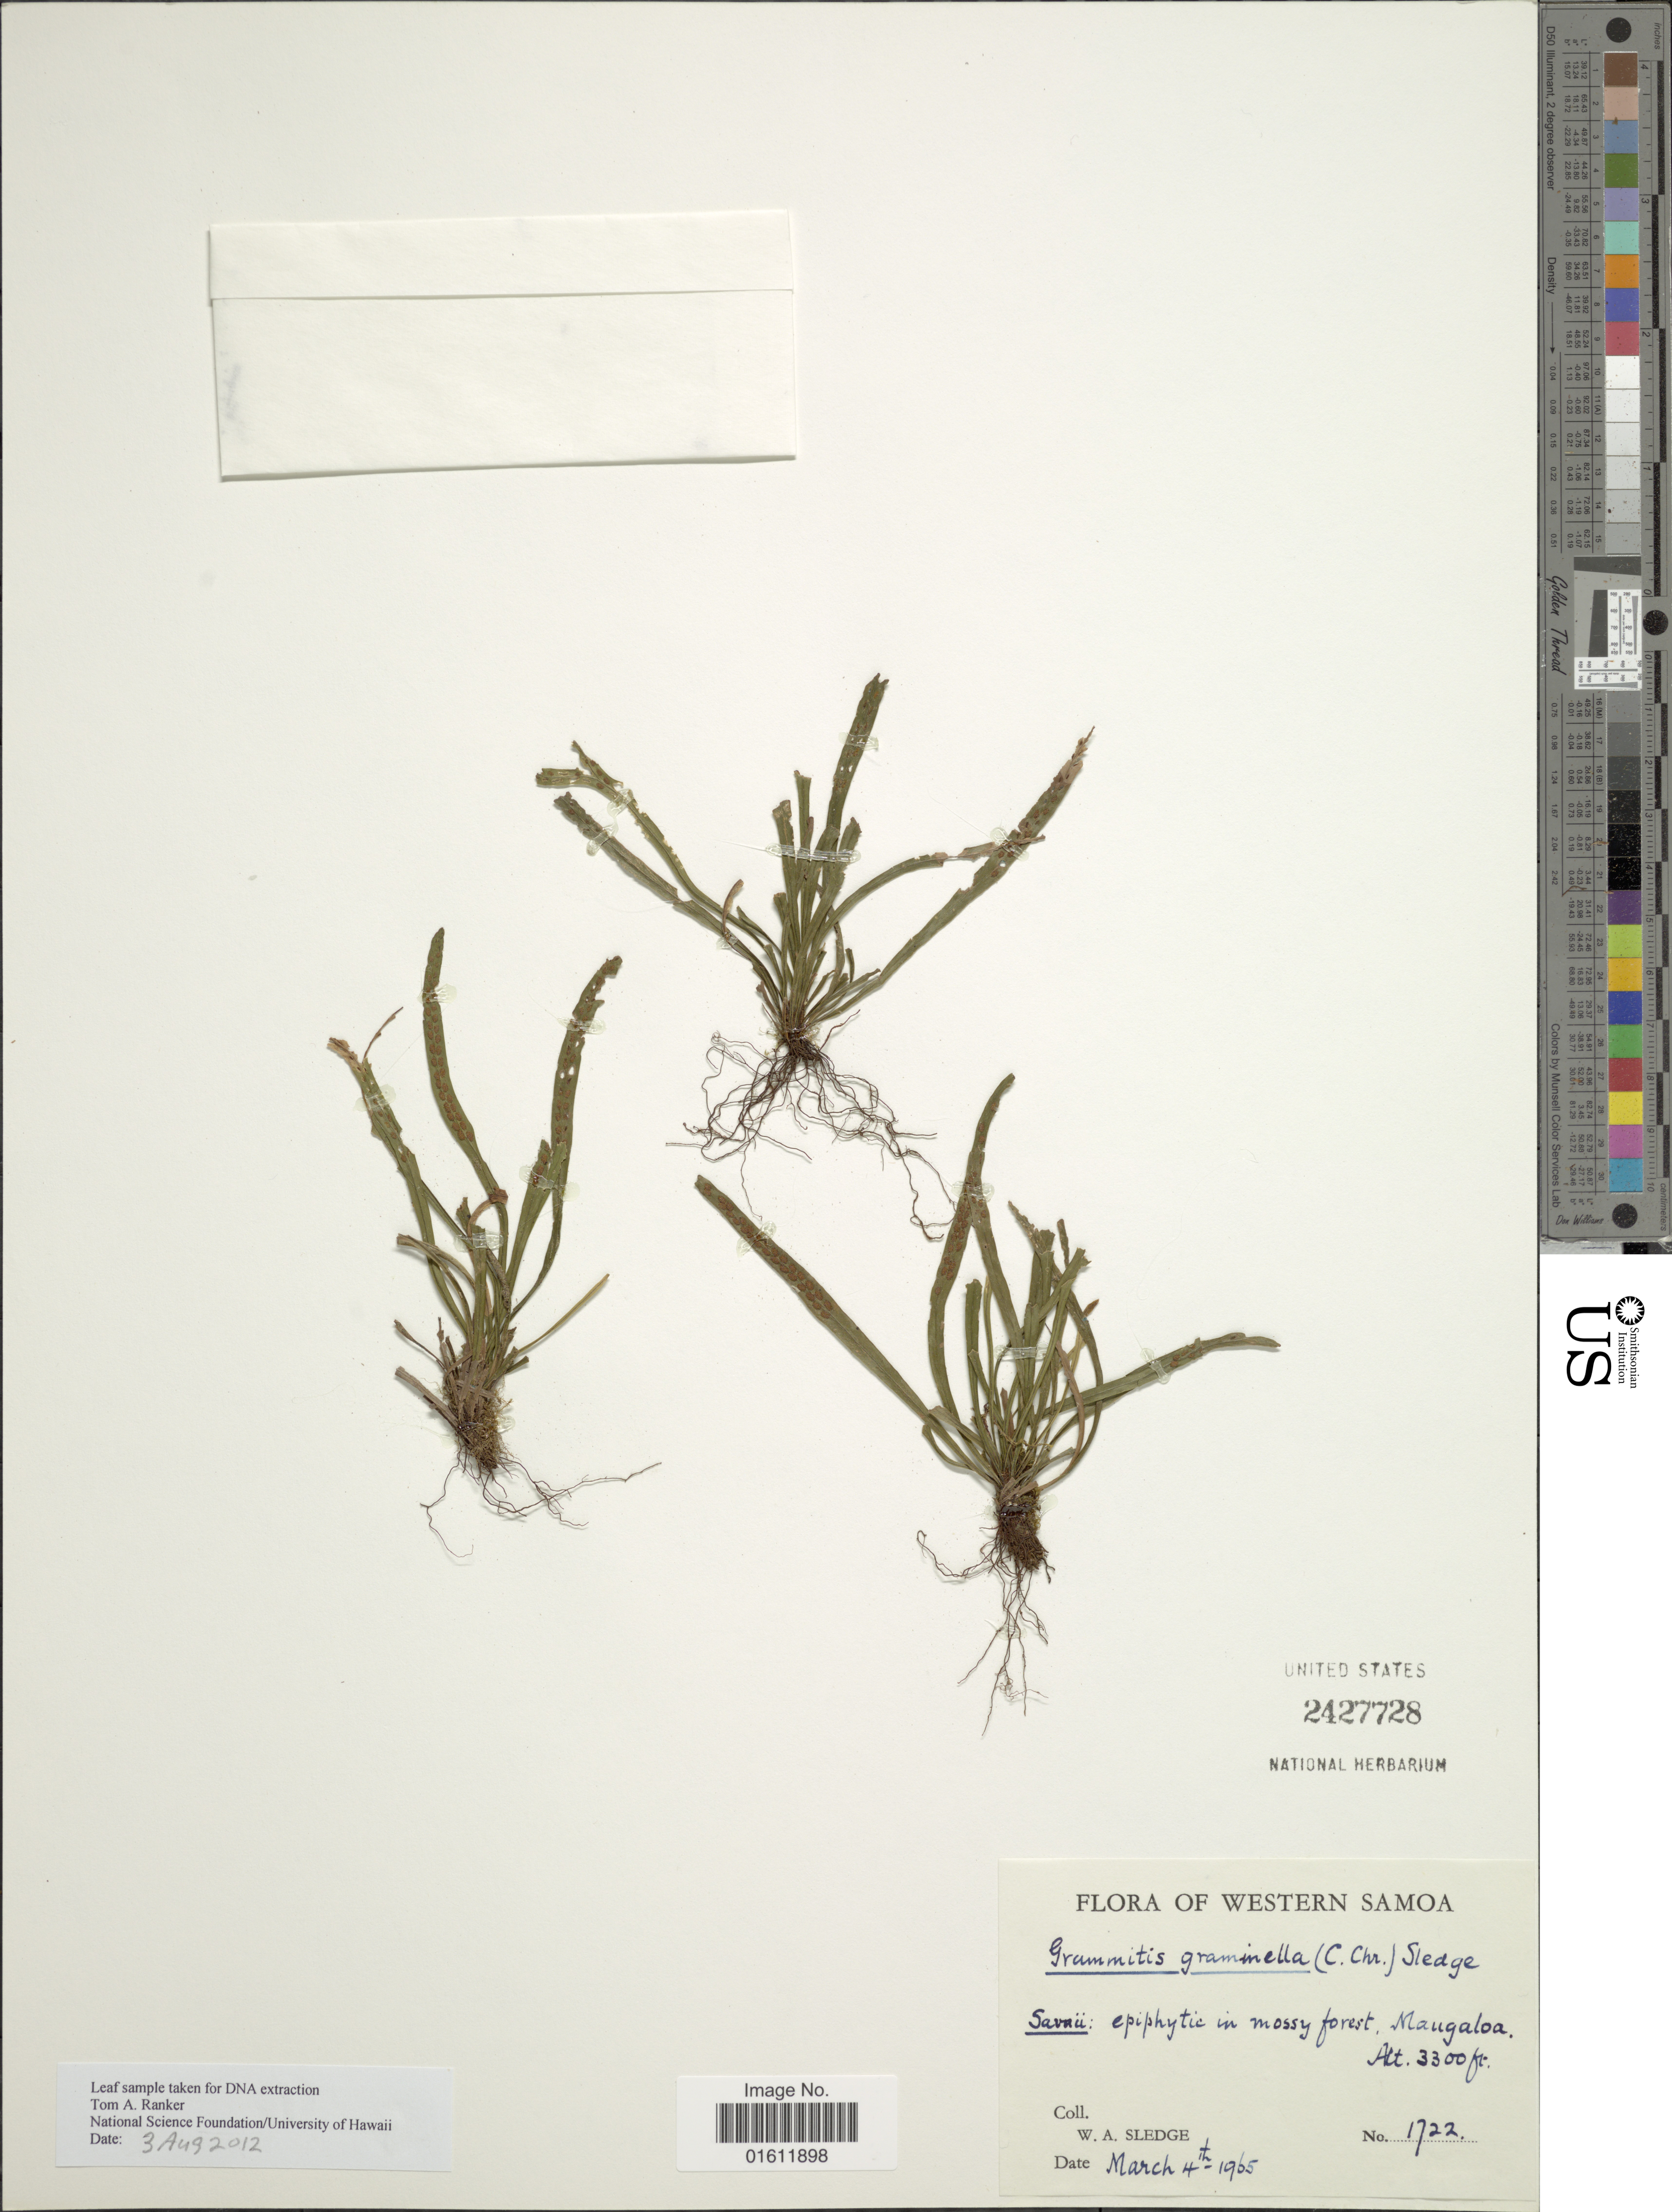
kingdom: Plantae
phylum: Tracheophyta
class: Polypodiopsida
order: Polypodiales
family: Polypodiaceae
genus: Radiogrammitis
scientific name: Radiogrammitis graminella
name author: (C. Chr.) Parris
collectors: W. A. Sledge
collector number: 1722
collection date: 1965-03-04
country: Samoa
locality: Western Samoa, epiphytic in mossy forest, Mangaloa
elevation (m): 1006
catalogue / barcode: US 2427728